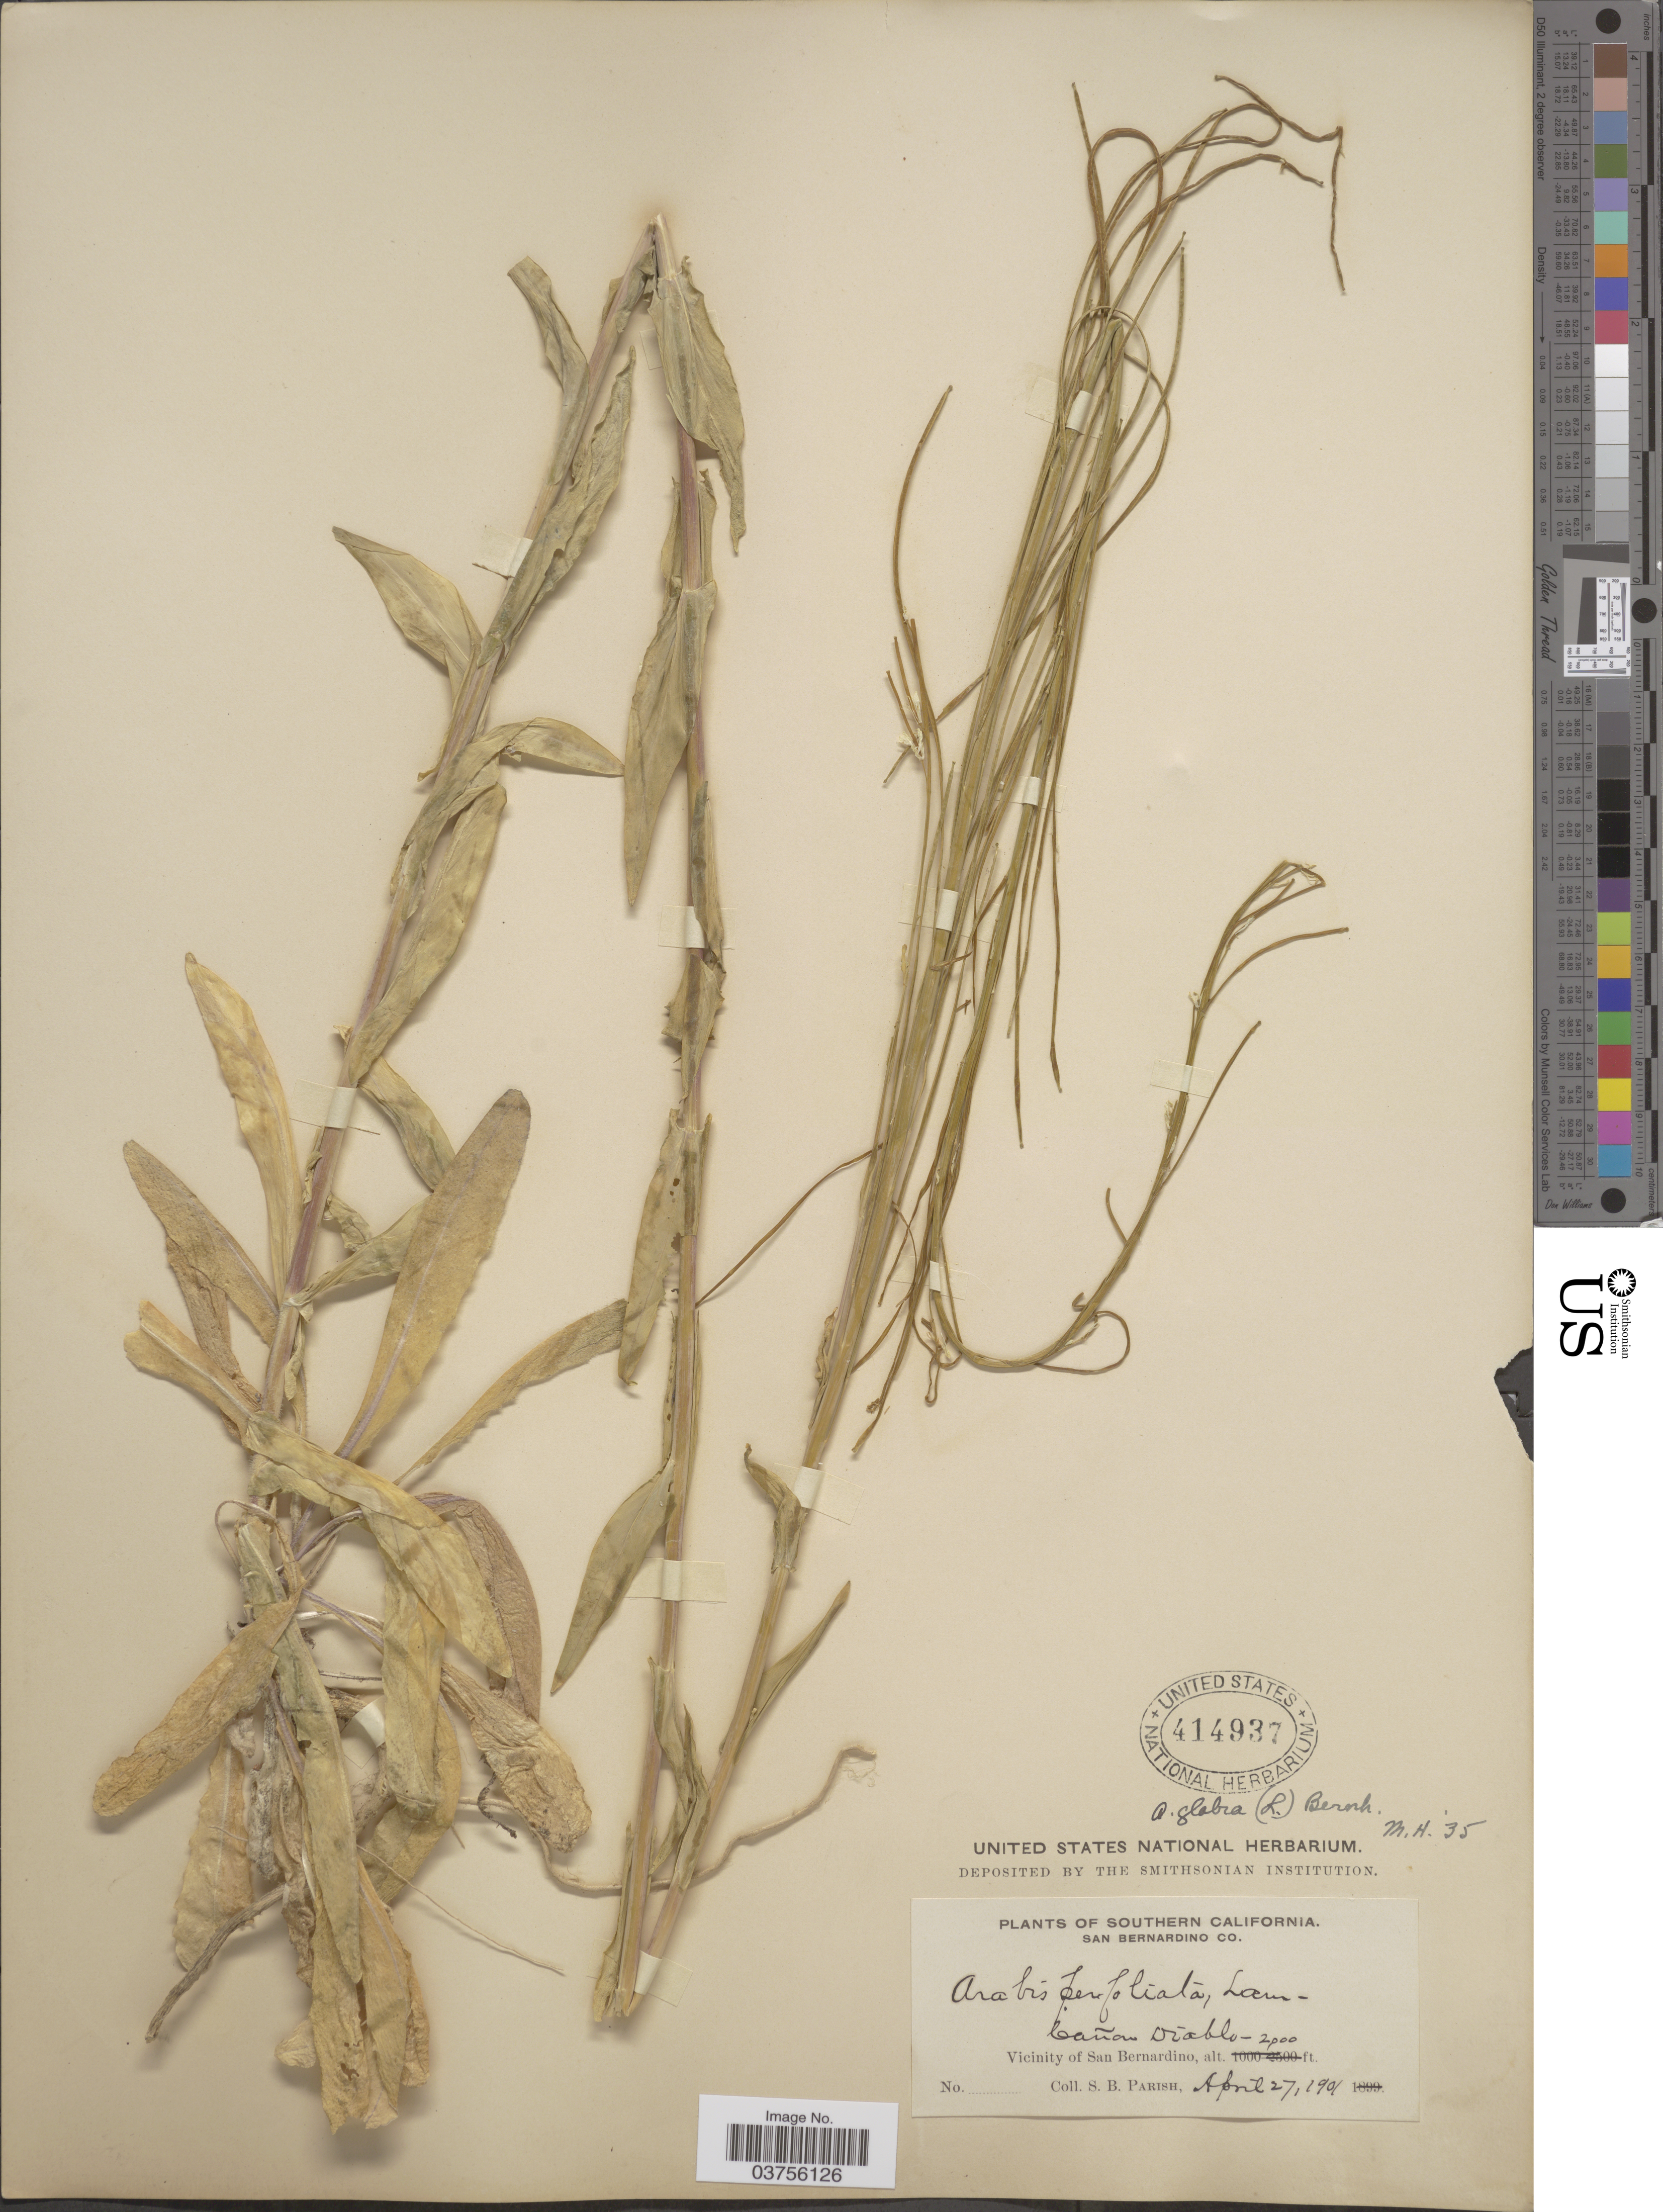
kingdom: Plantae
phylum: Tracheophyta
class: Magnoliopsida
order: Brassicales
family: Brassicaceae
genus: Turritis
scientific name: Turritis glabra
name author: L.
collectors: S. B. Parish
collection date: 1901-04-27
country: United States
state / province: California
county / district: San Bernardino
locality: Southern California. San Bernardino Co. Cañon Diablo. Vicinity of San Bernardino.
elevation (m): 610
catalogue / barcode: US 414937